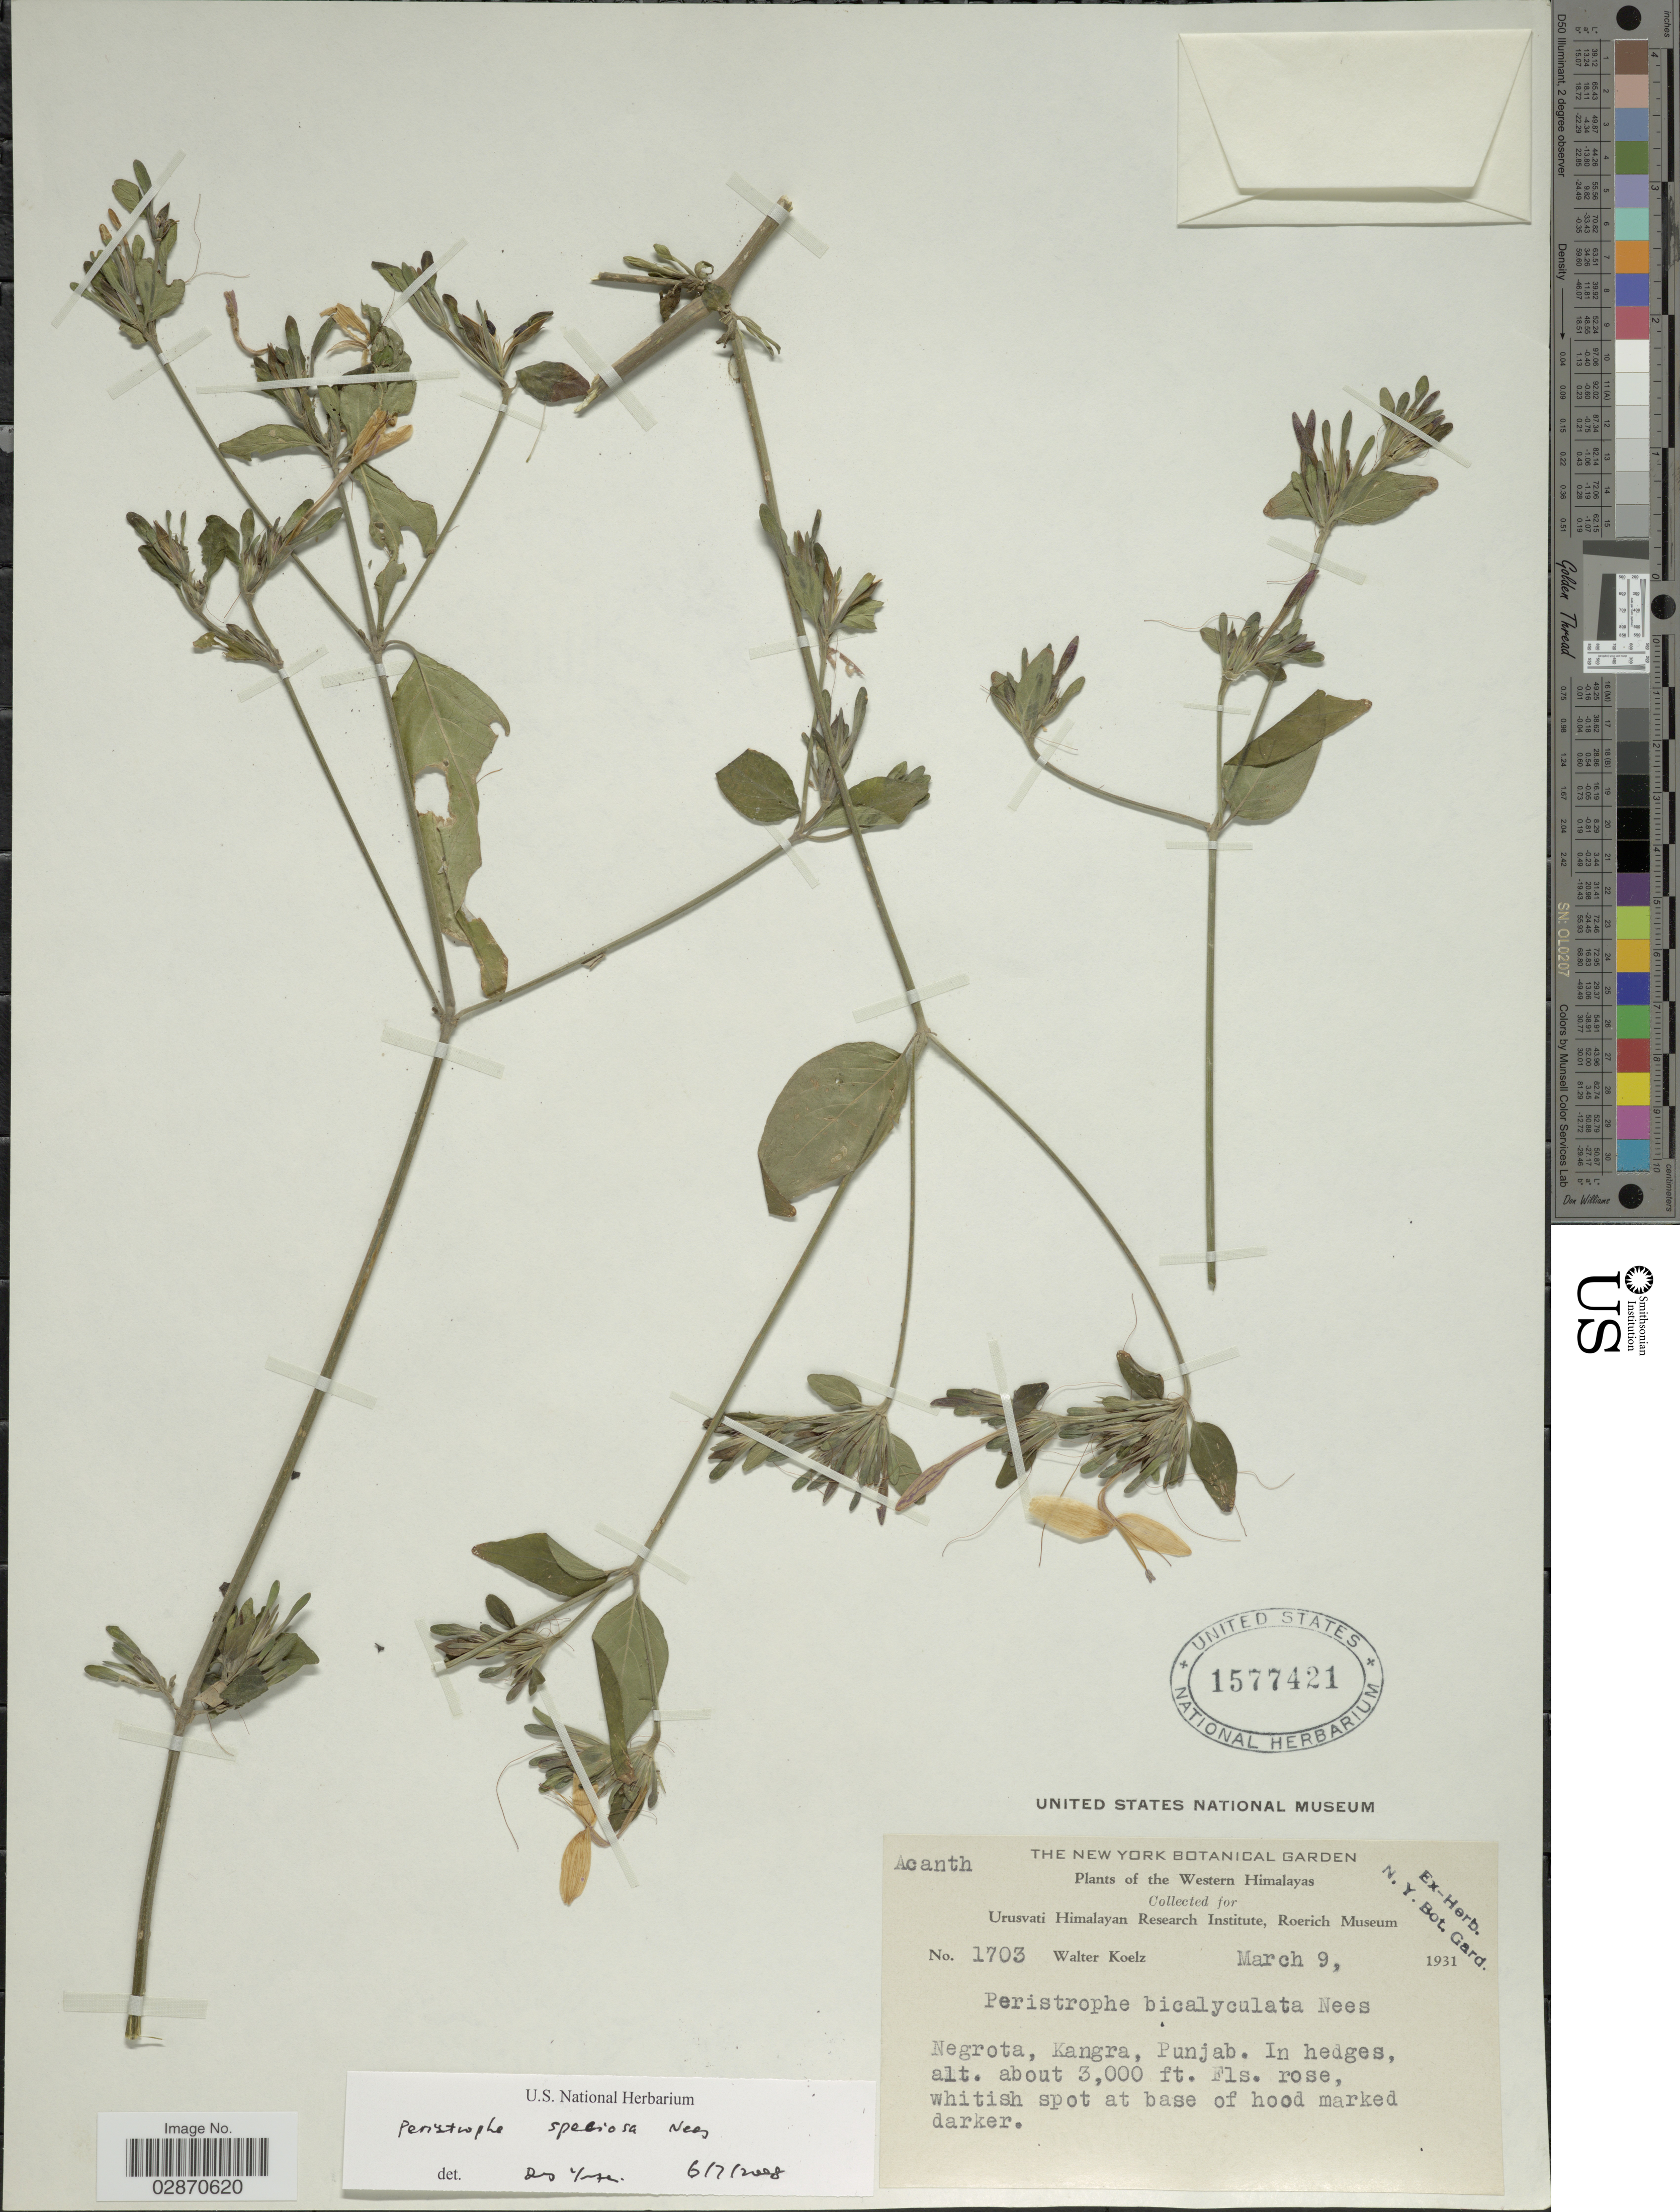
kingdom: Plantae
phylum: Tracheophyta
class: Magnoliopsida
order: Lamiales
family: Acanthaceae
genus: Peristrophe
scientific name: Peristrophe speciosa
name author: Nees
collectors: W. N. Koelz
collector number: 1703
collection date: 1931-03-09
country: India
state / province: Himachal Pradesh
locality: Western Himalayas. Negrota, Kangra.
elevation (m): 914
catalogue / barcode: US 1577421